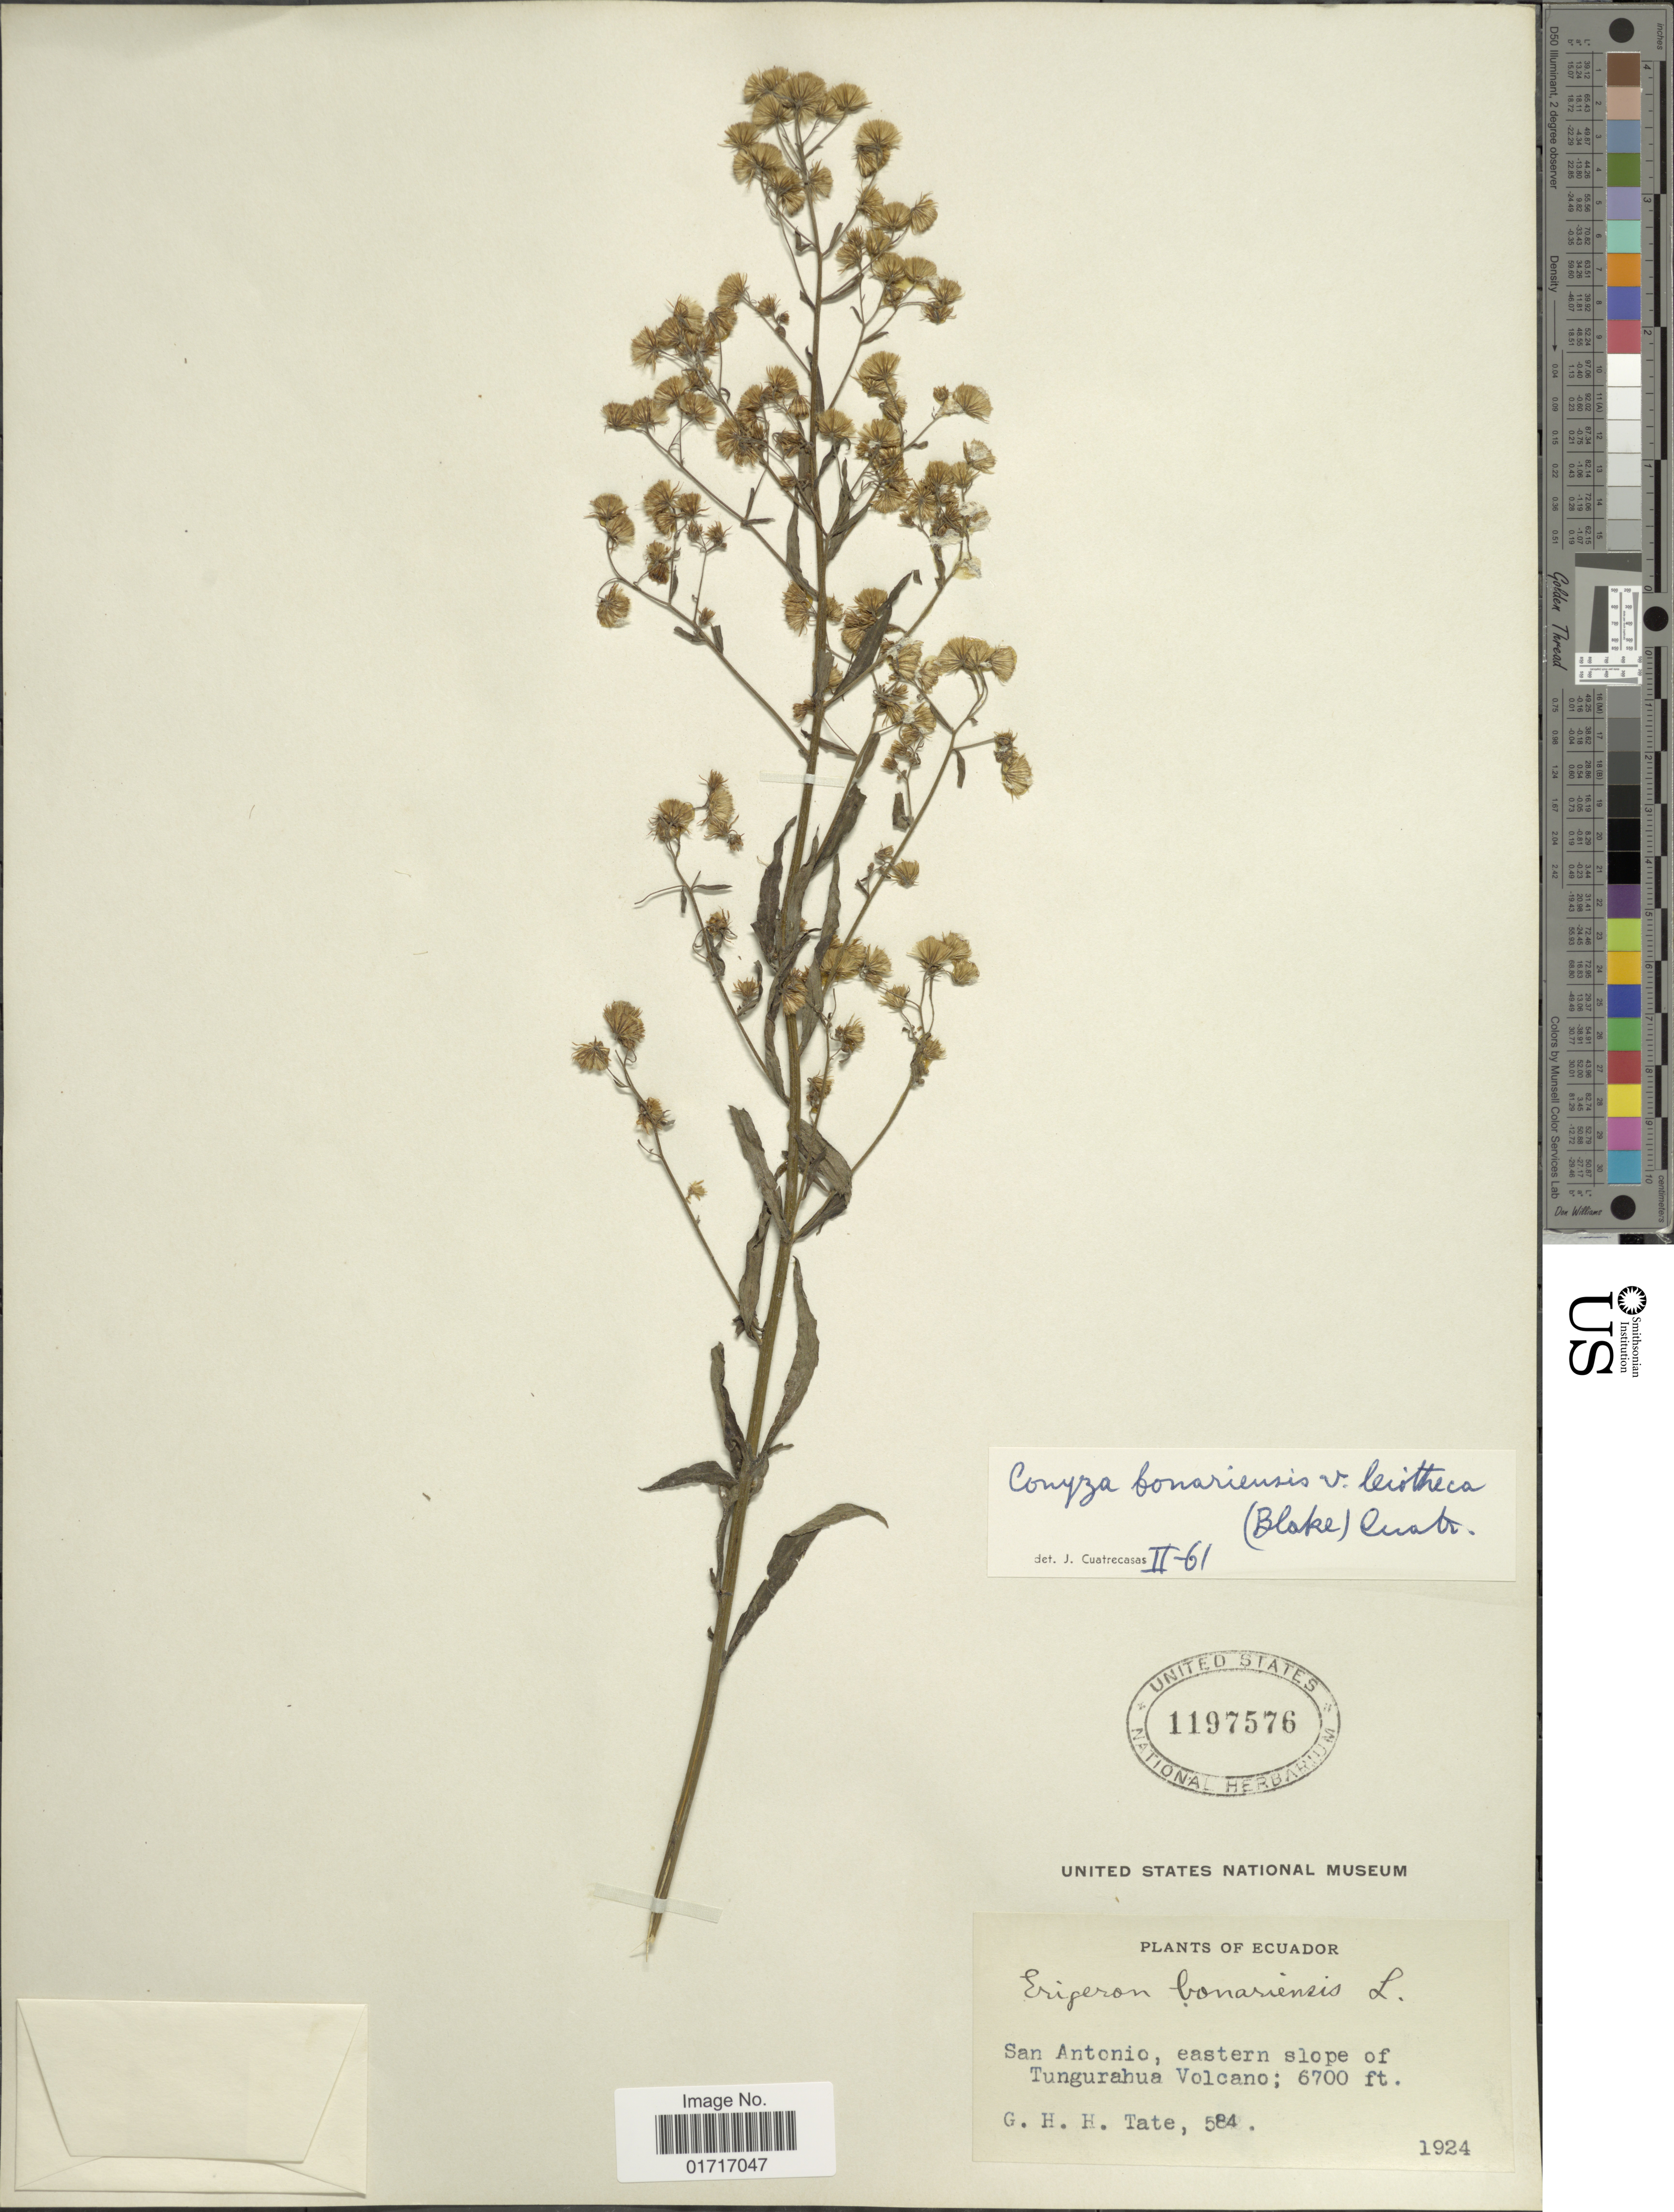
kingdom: Plantae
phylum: Tracheophyta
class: Magnoliopsida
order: Asterales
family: Asteraceae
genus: Conyza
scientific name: Conyza bonariensis var. leiotheca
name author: (S.F. Blake) Cuatrec.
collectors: G. H. H.Tate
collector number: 584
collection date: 1924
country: Ecuador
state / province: Tungurahua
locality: San Antonio, eastern slope of Tungurahua Volcano.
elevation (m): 2042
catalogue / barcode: US 1997576